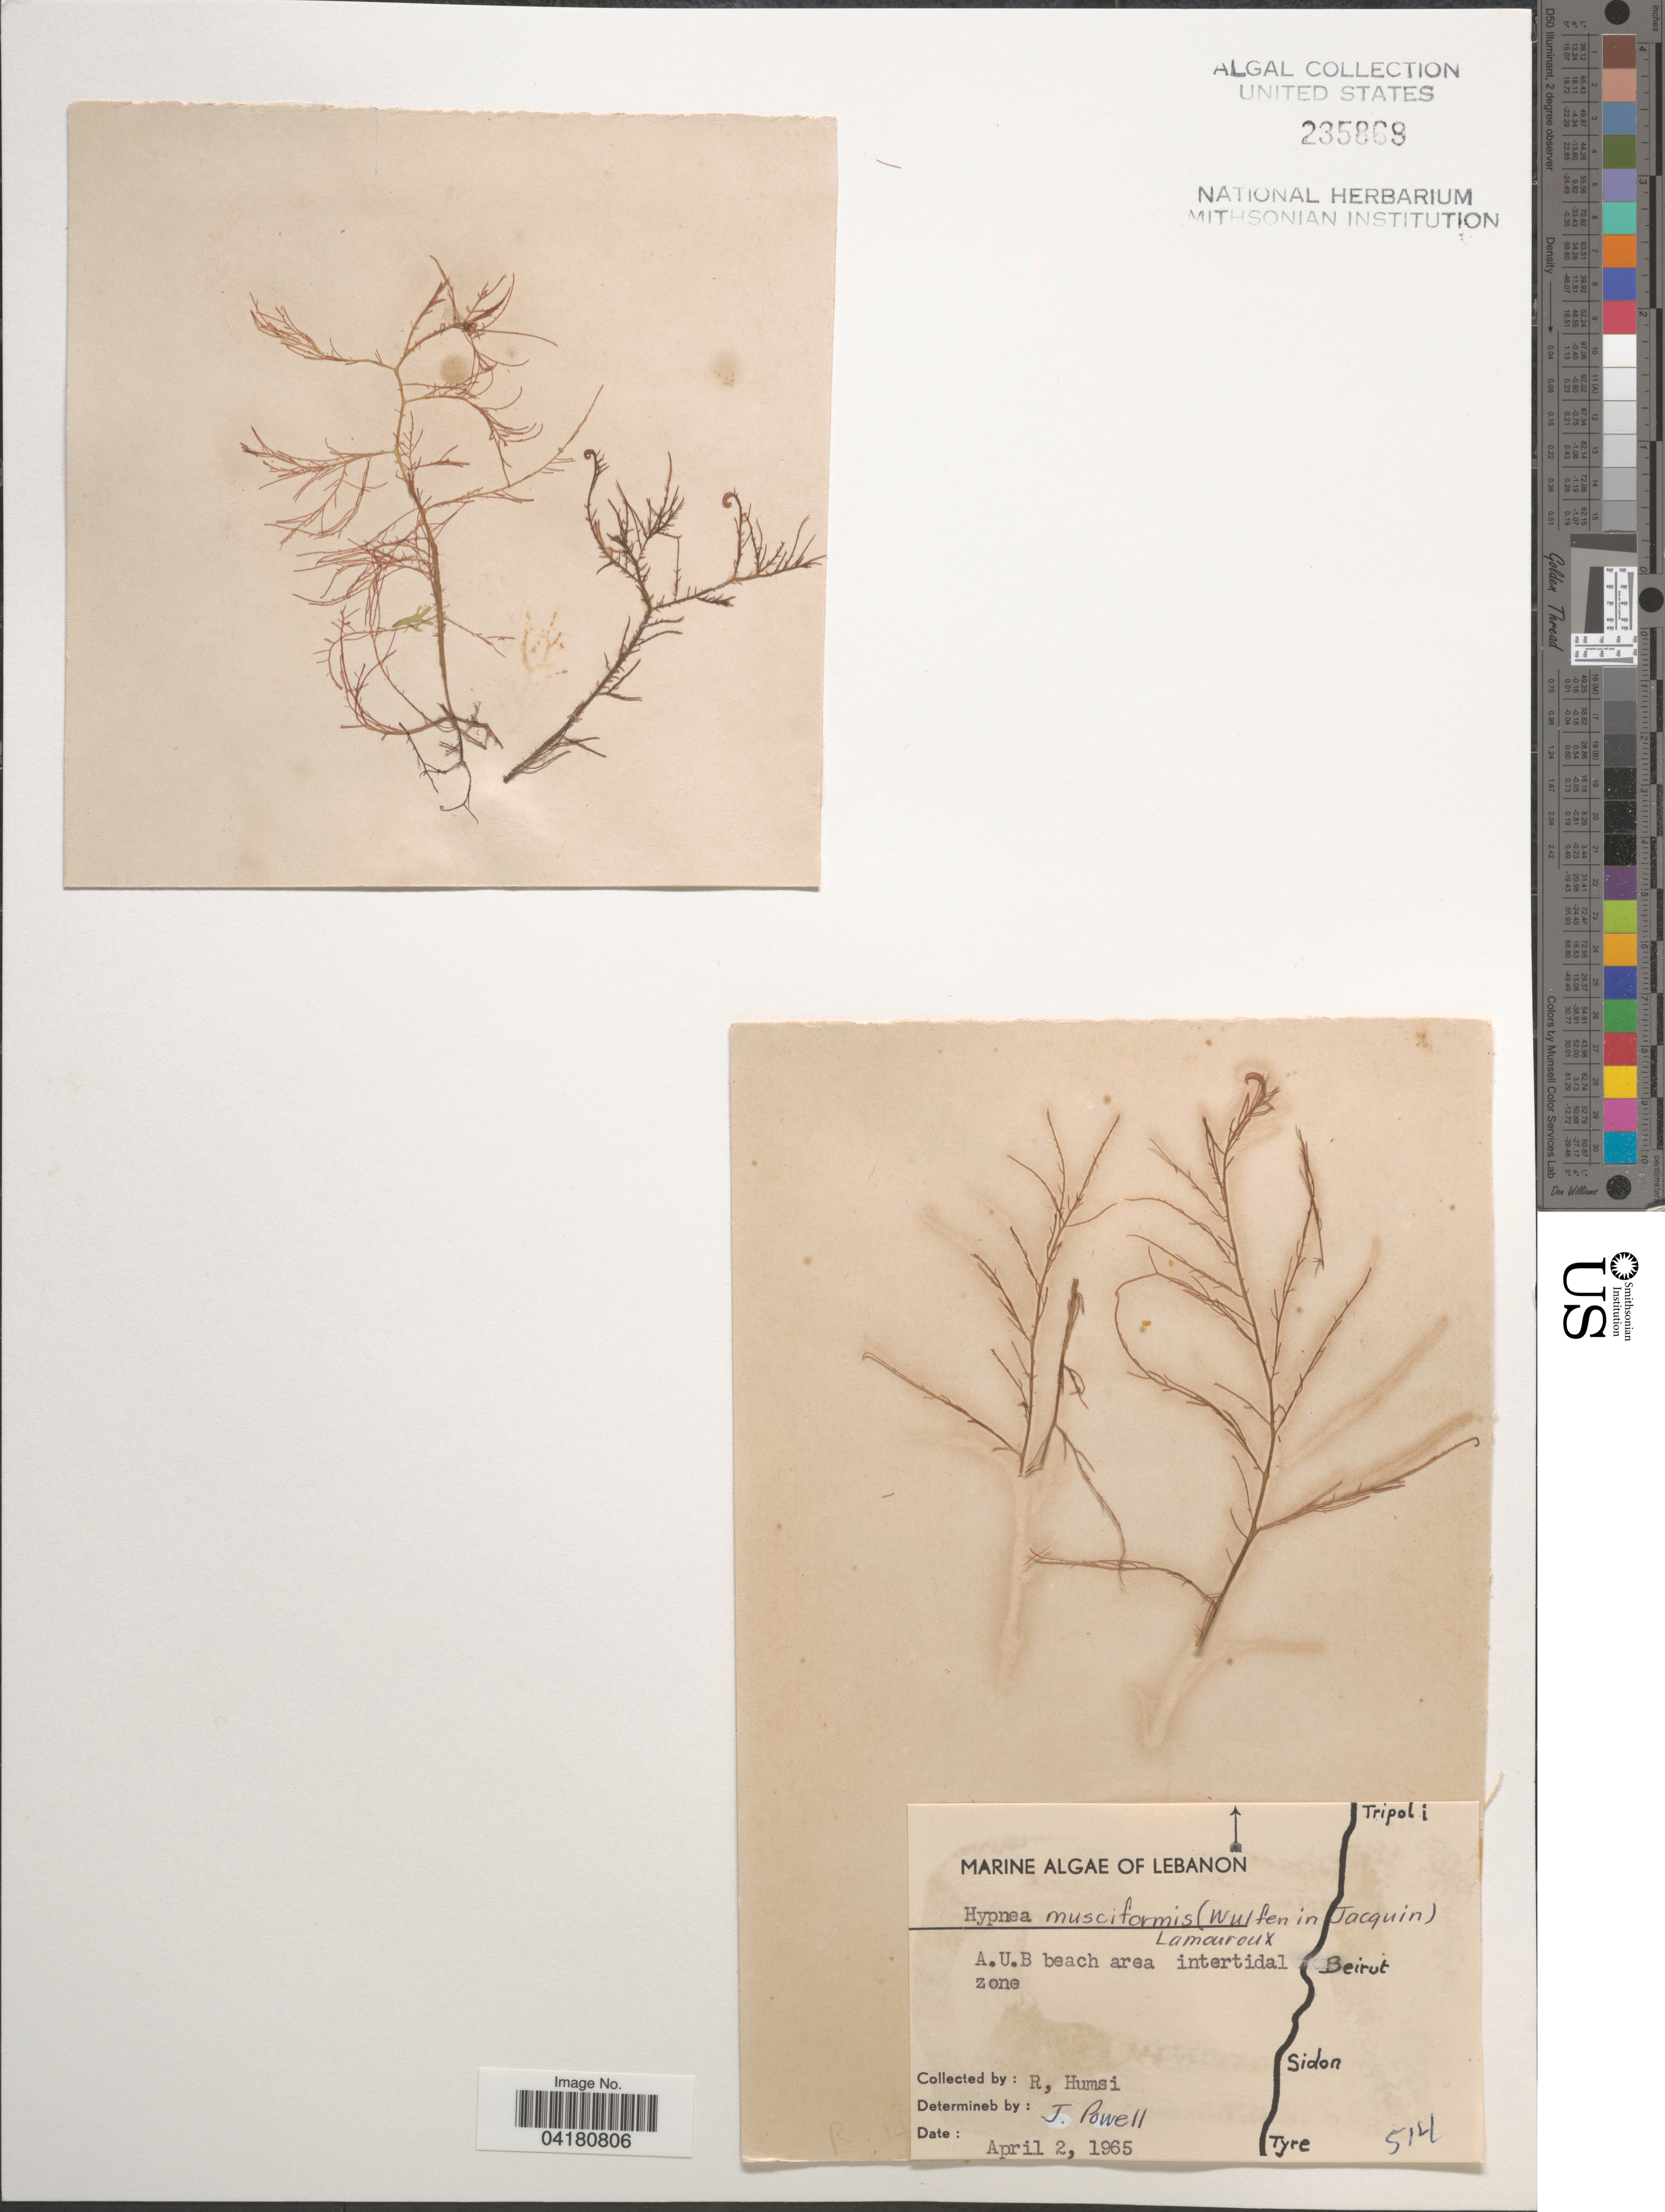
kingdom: Plantae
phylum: Rhodophyta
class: Florideophyceae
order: Gigartinales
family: Cystocloniaceae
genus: Hypnea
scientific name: Hypnea musciformis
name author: (Wulfen) J.V.Lamouroux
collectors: R. Humsi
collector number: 514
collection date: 1965-04-02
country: Lebanon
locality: A.U.B. beach area intertidal zone.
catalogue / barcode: US 235869